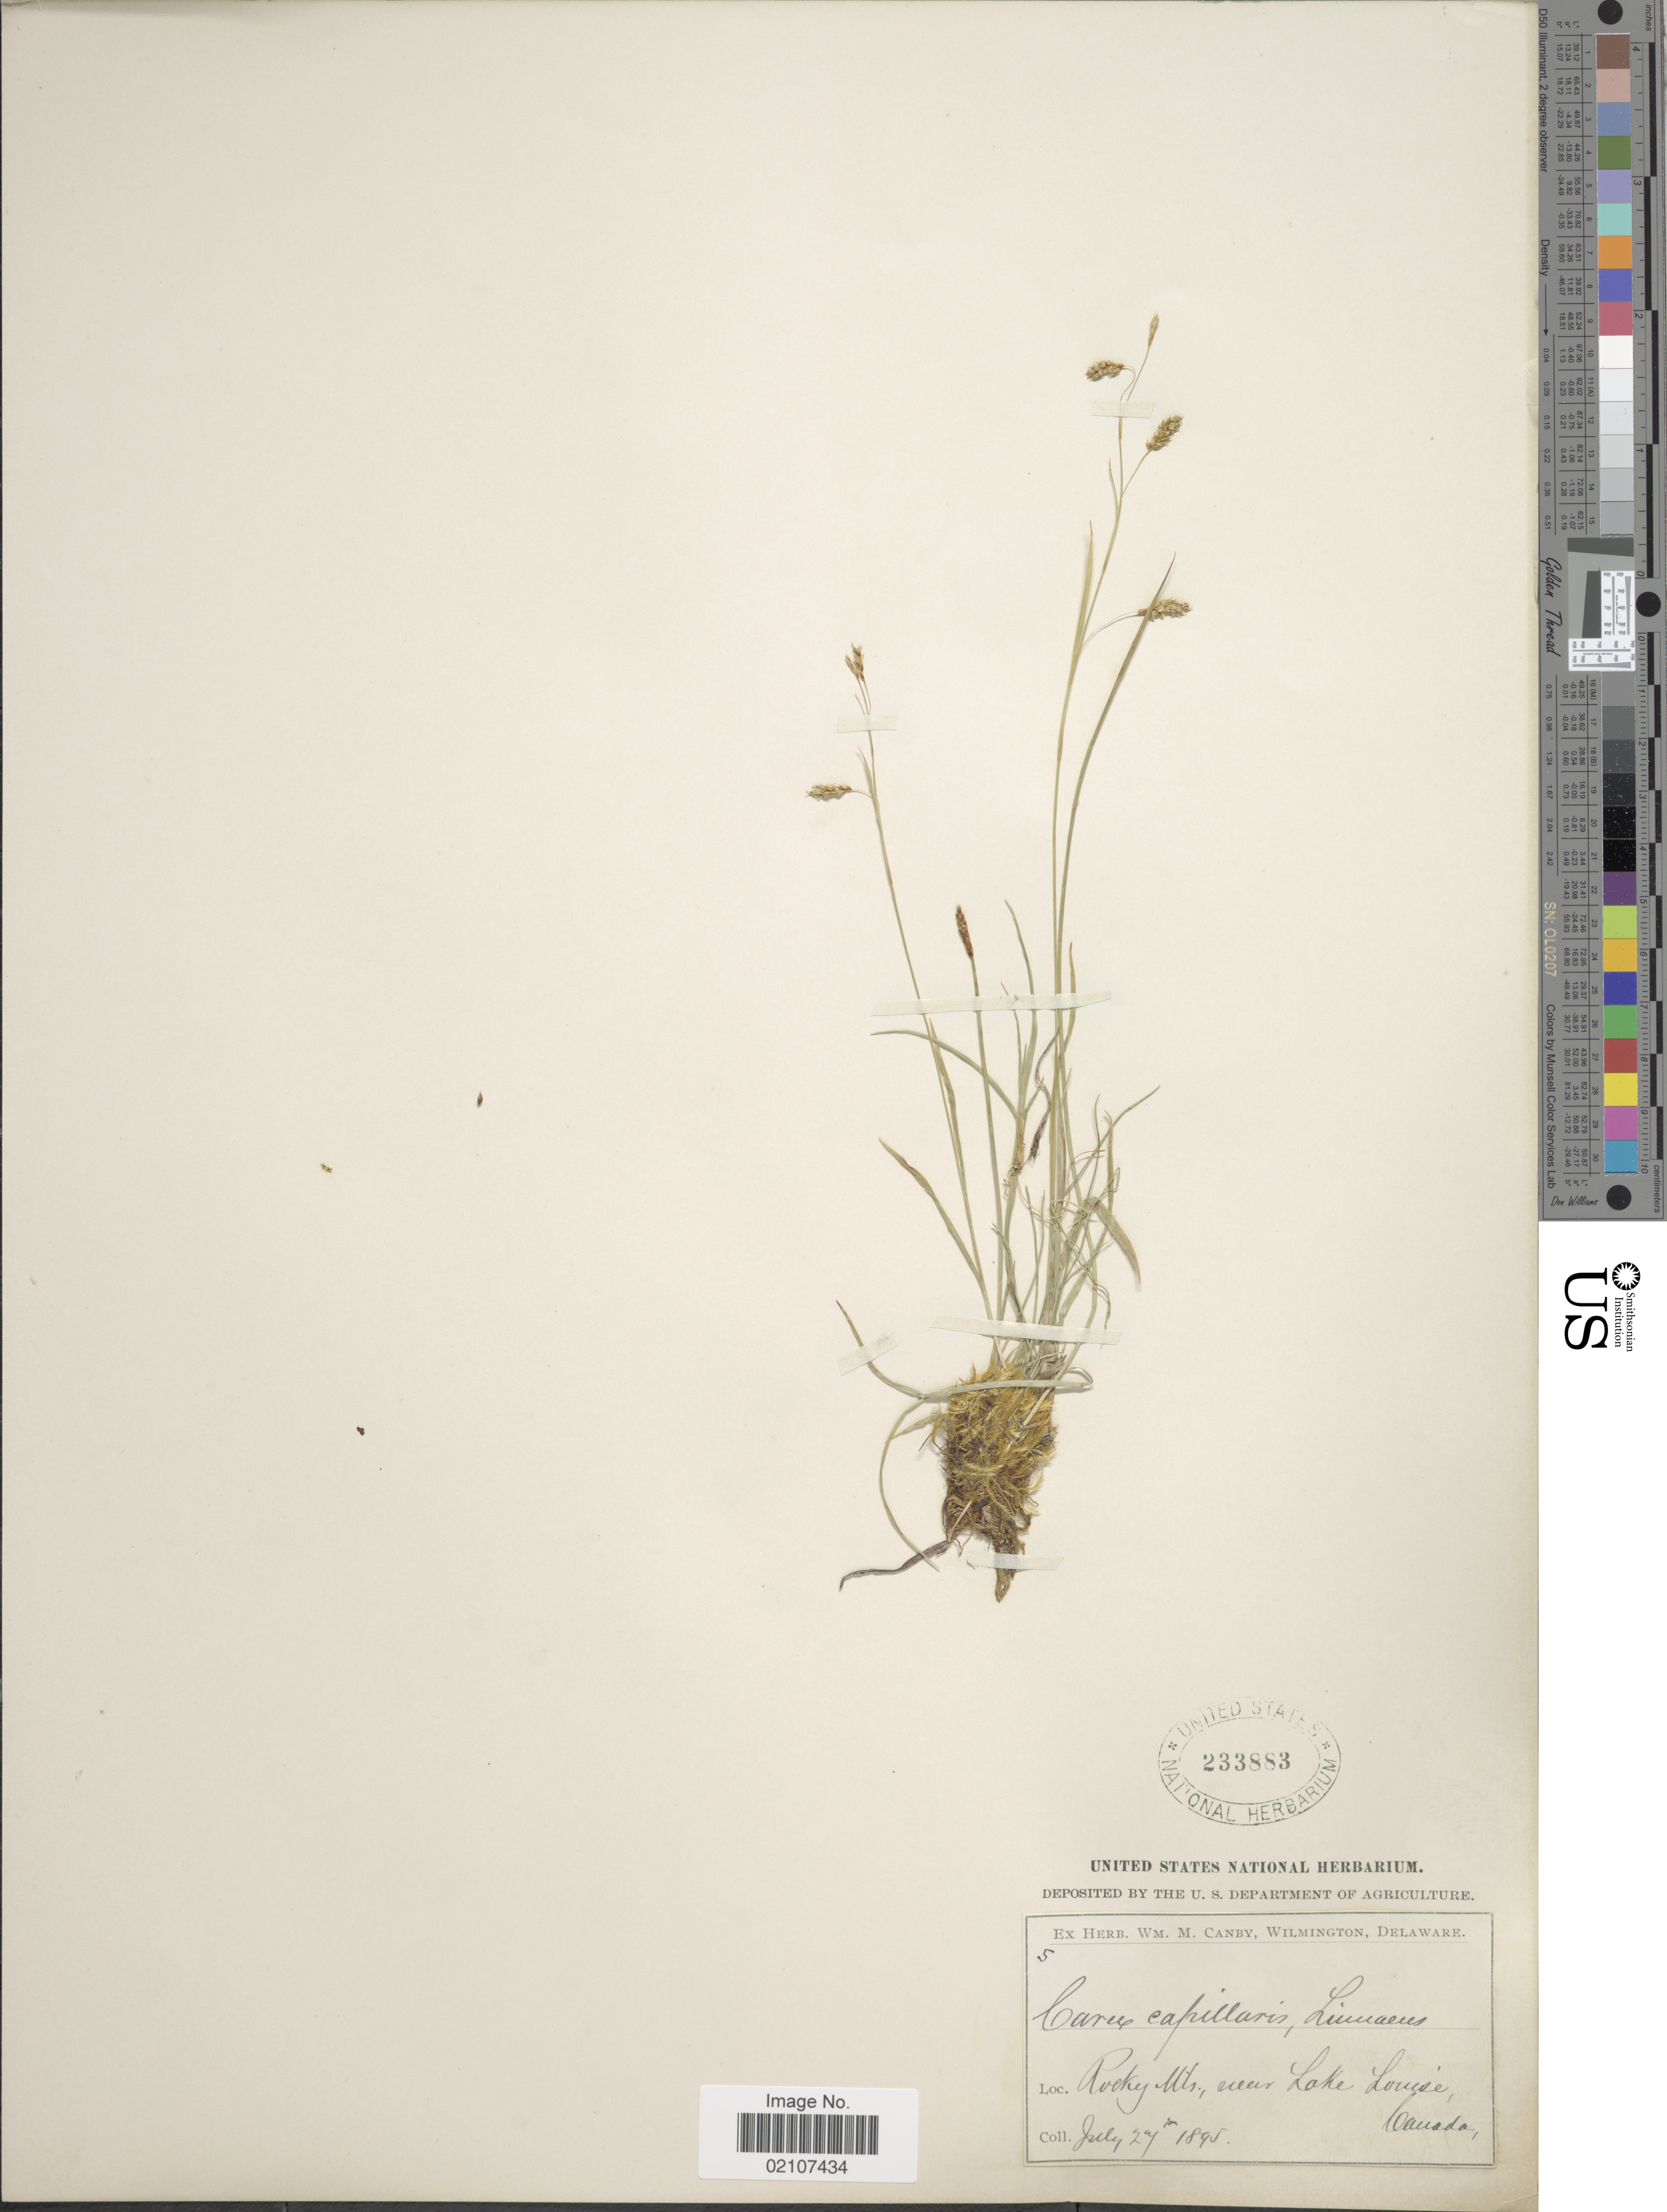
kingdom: Plantae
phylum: Tracheophyta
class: Liliopsida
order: Poales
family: Cyperaceae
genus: Carex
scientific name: Carex capillaris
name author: L.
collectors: ex herb. W.M. Canby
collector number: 5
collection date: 1895-07-27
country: Canada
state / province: Alberta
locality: Rocky mts., near Lake Louise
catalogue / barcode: US 233883